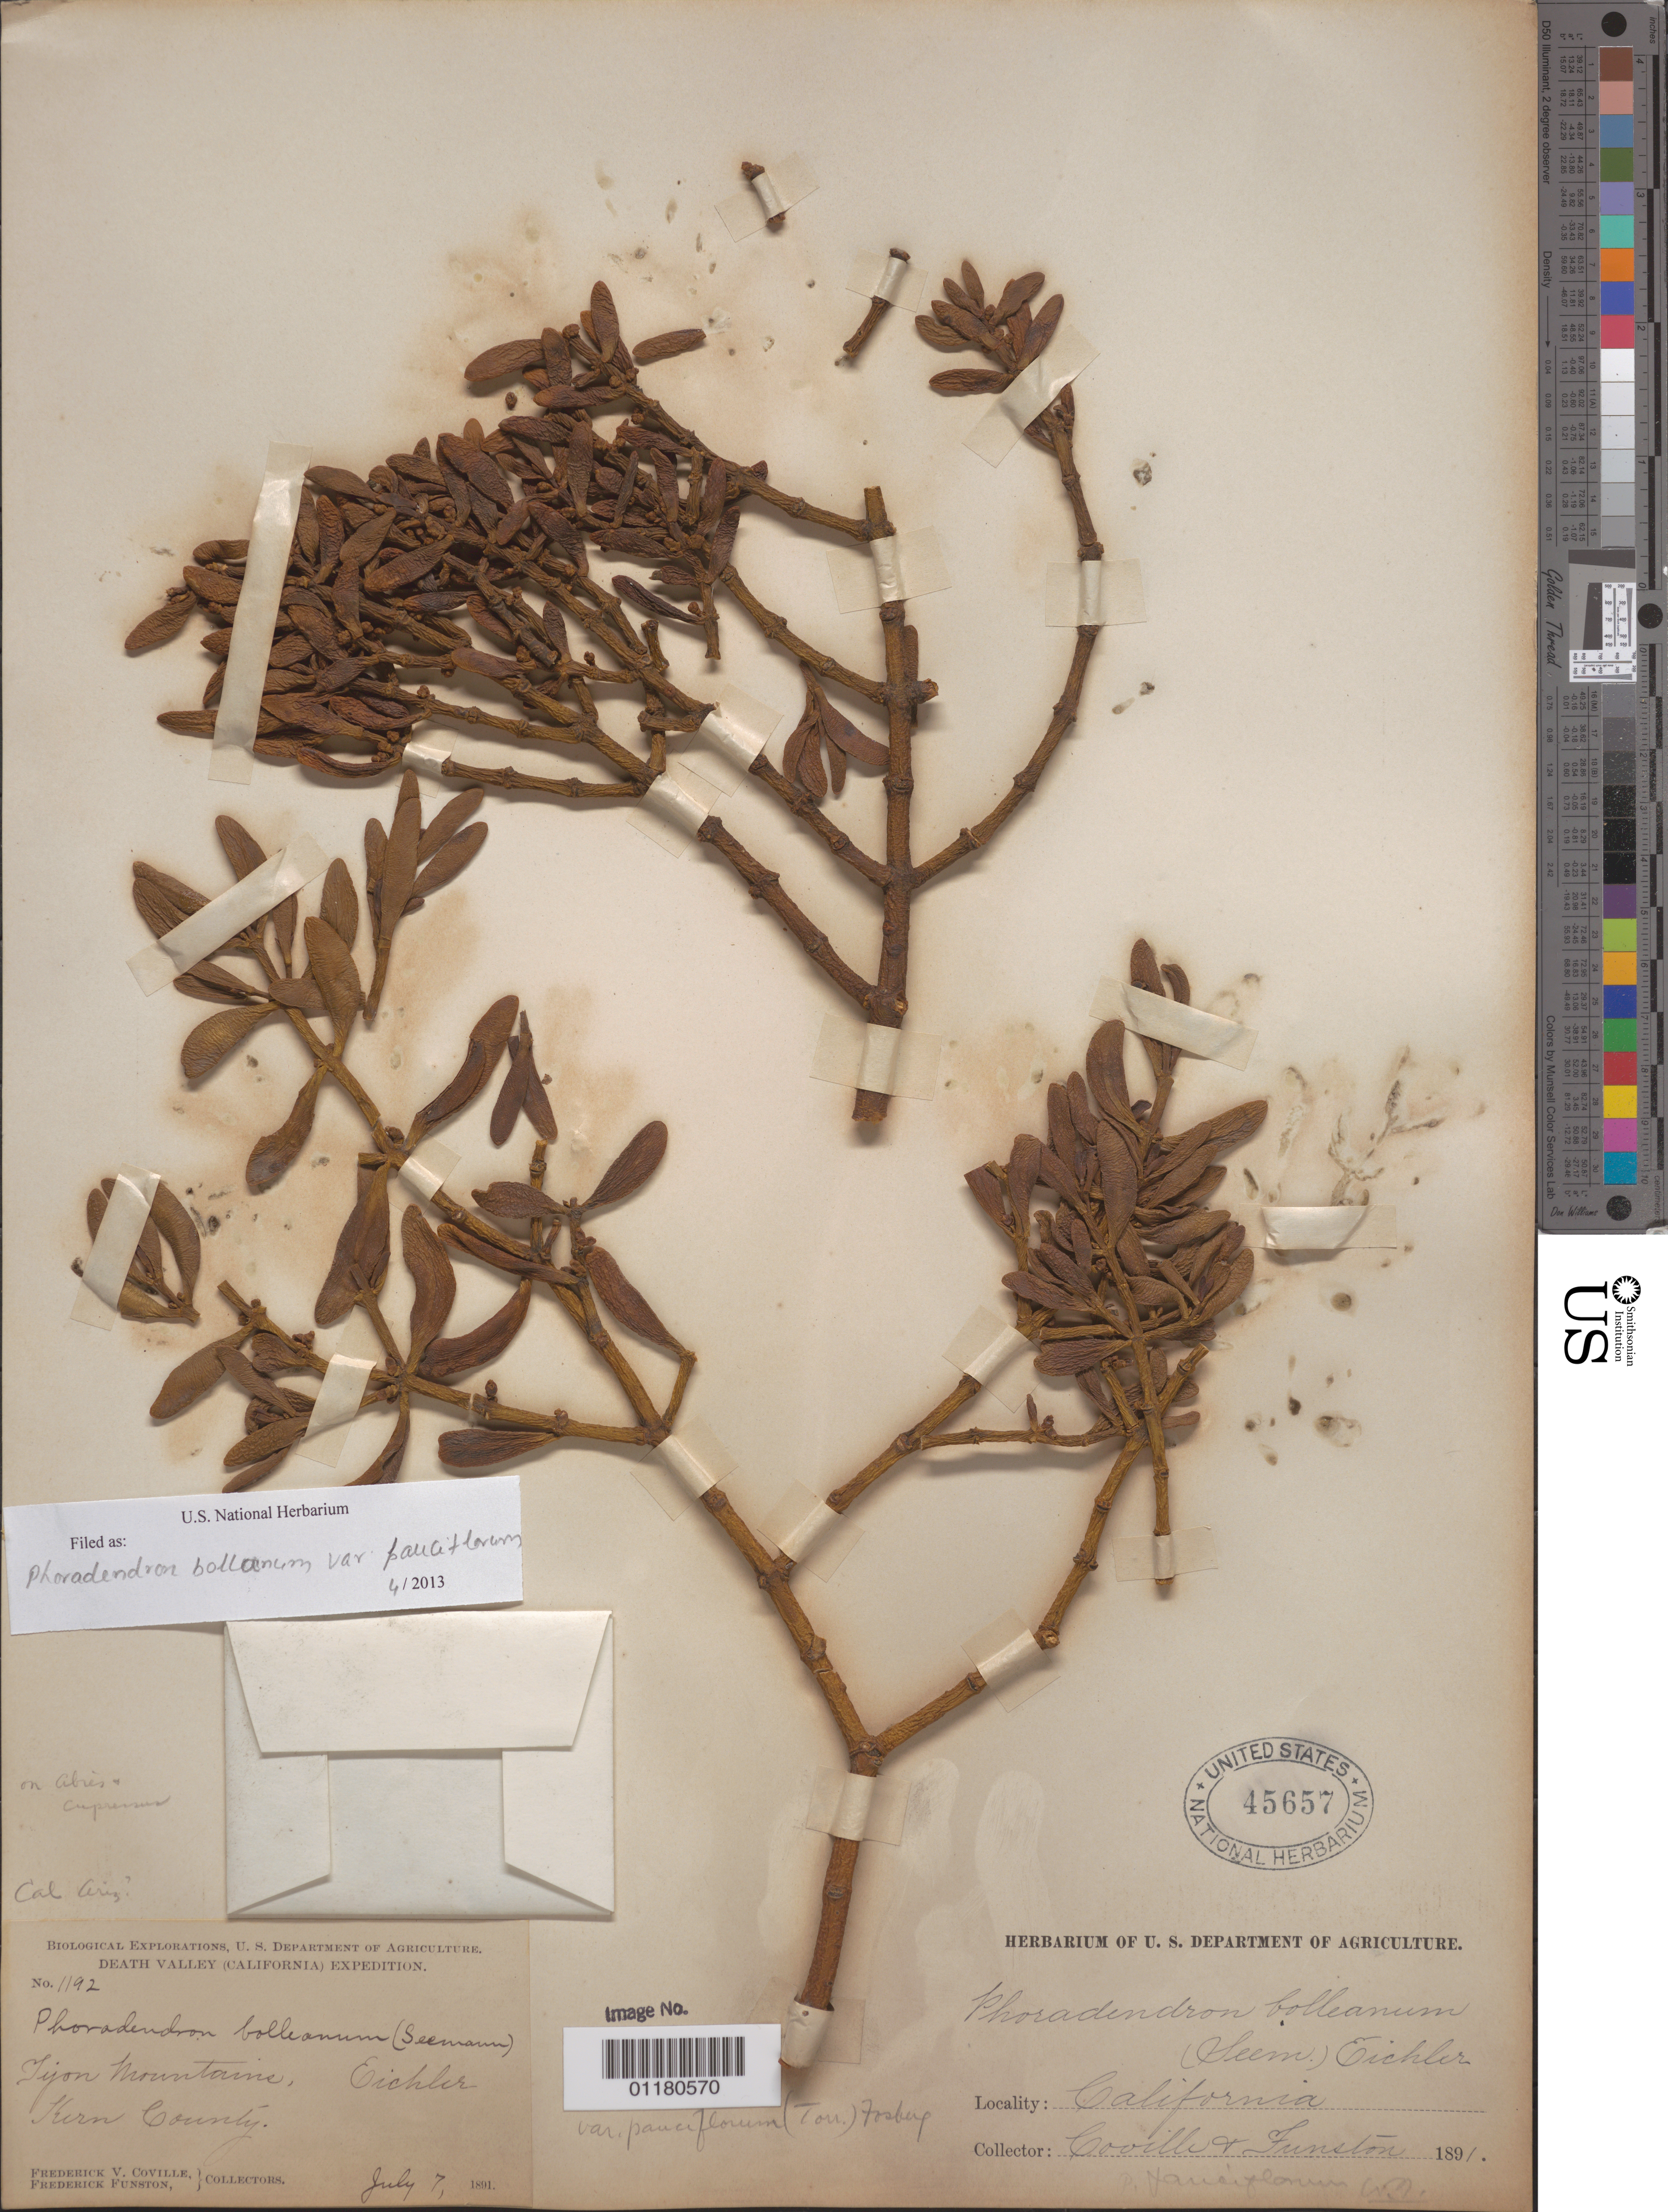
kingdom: Plantae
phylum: Tracheophyta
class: Magnoliopsida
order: Santalales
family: Viscaceae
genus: Phoradendron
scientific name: Phoradendron bolleanum var. pauciflorum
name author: (Torr.) Fosberg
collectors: F. V. Coville & F. Funston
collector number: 1192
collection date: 1891-07-07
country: United States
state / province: California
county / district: Kern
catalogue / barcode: US 45657